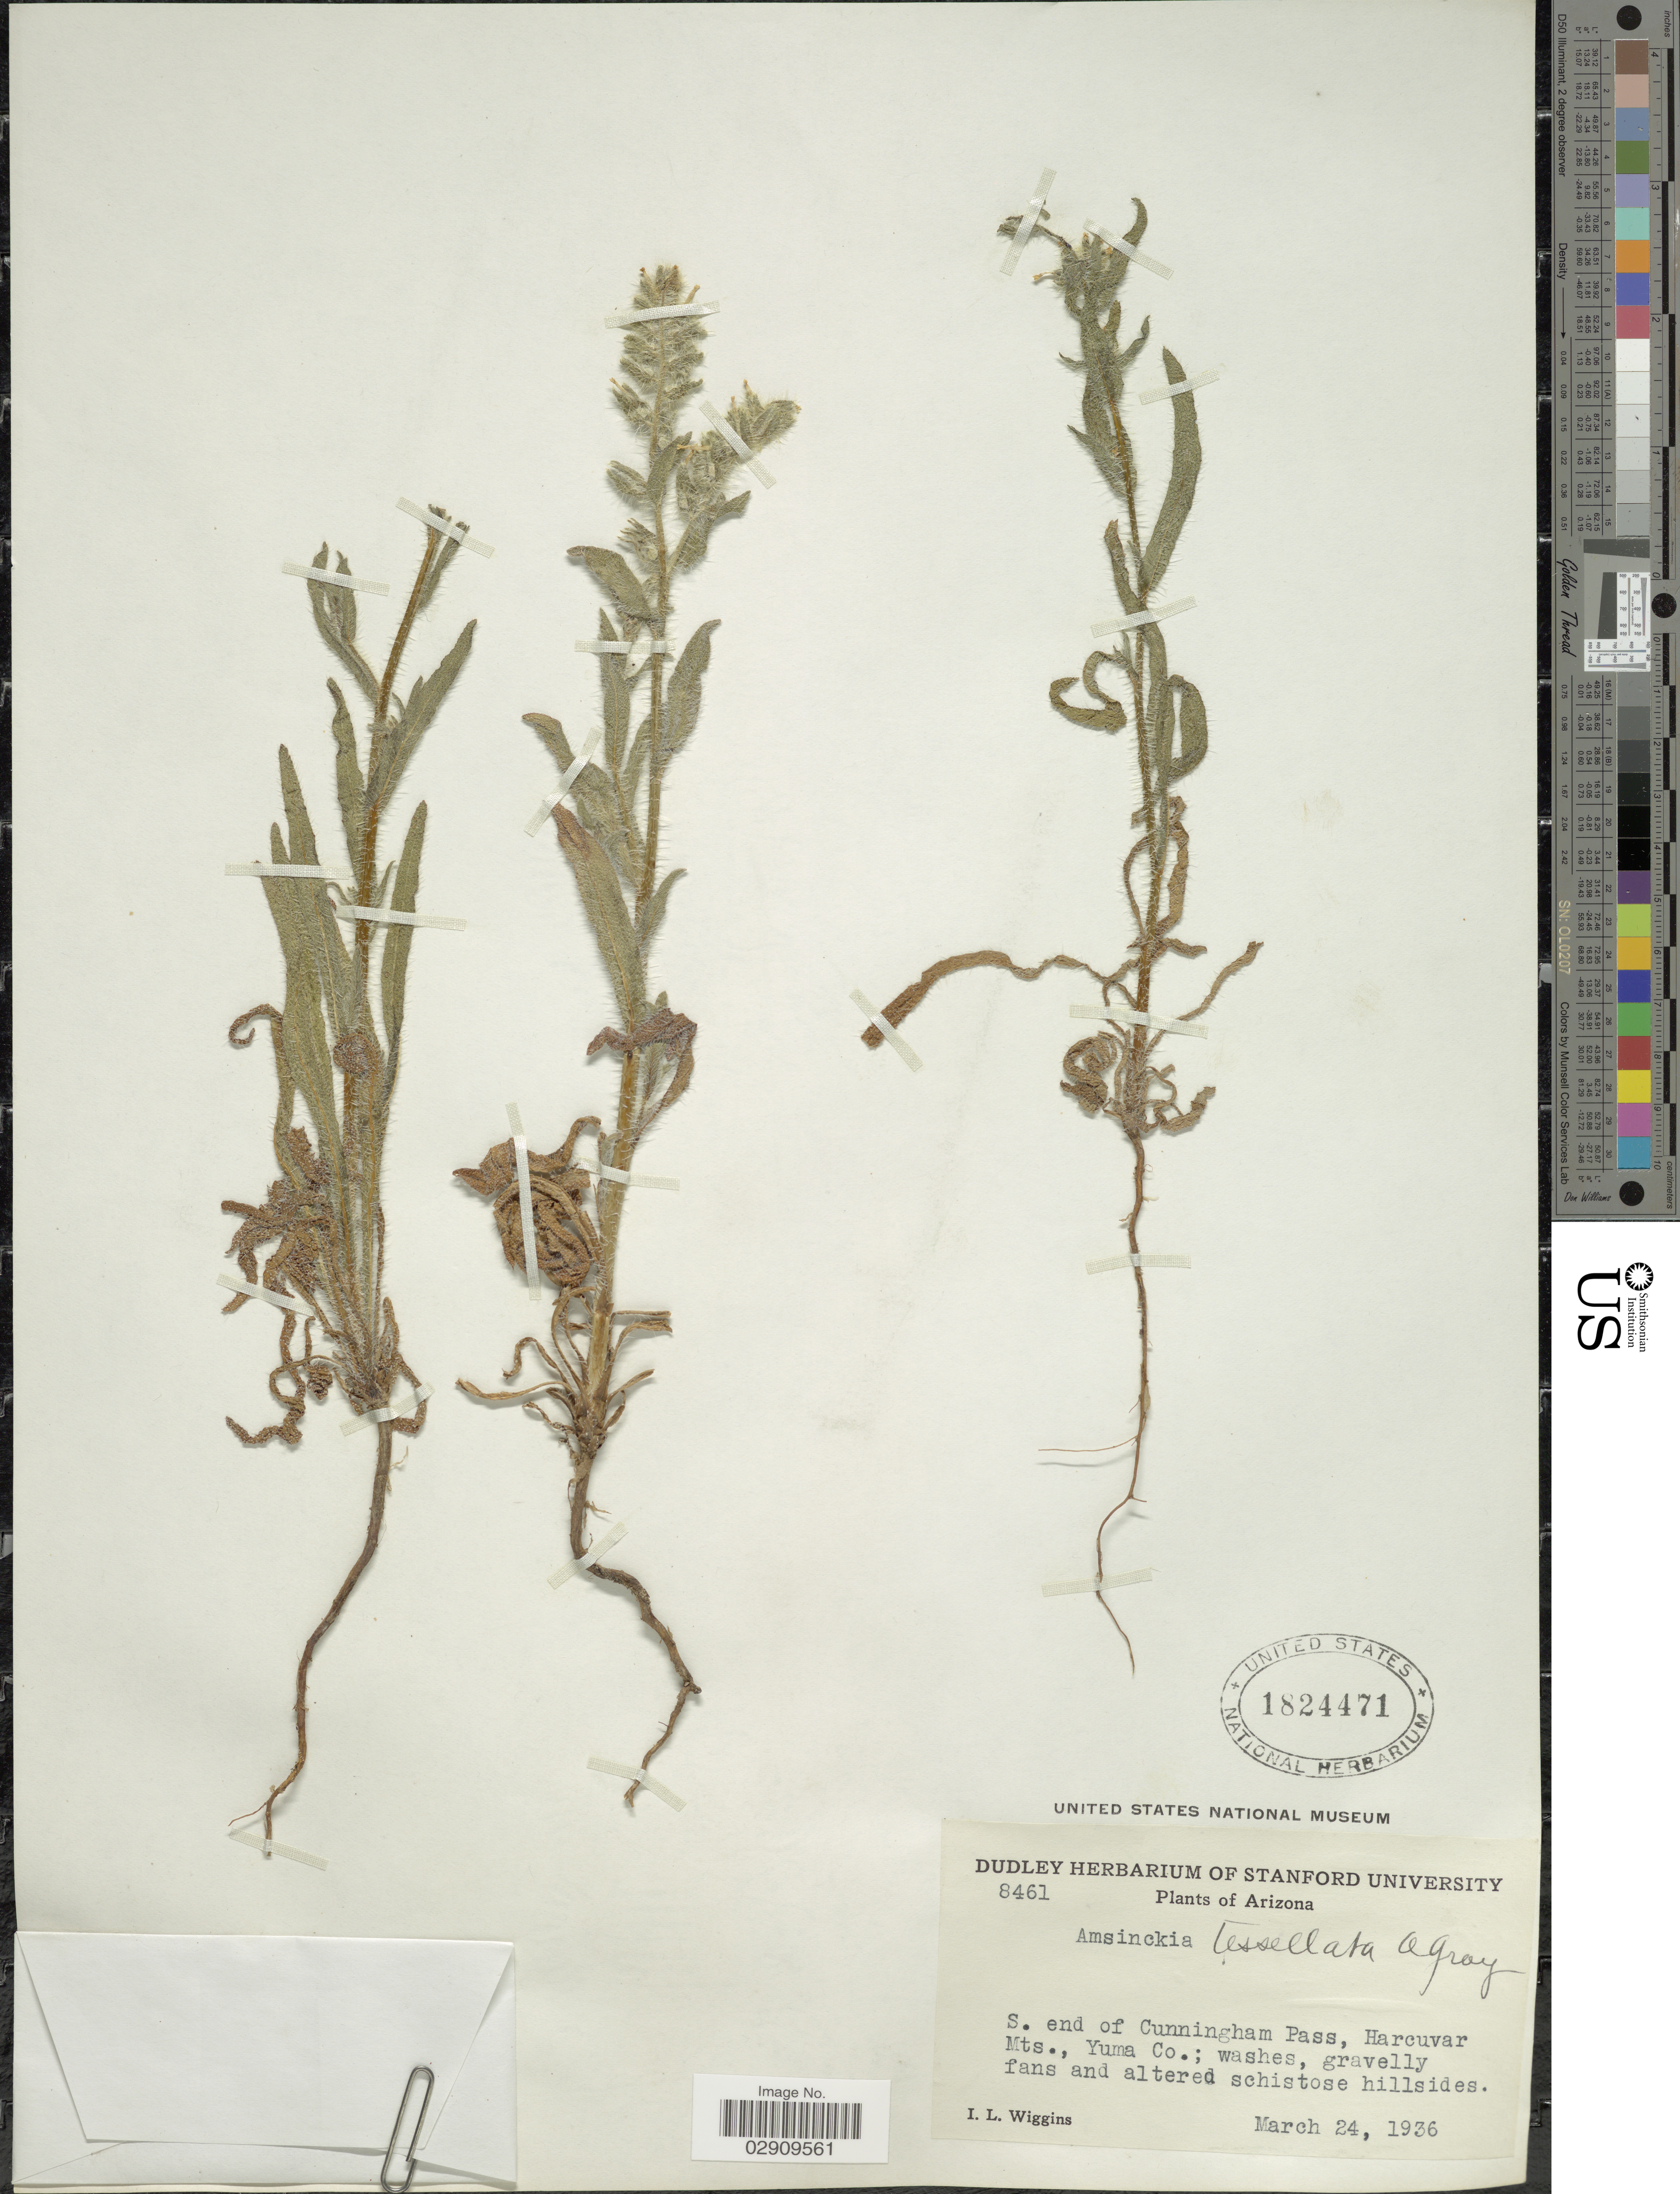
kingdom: Plantae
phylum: Tracheophyta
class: Magnoliopsida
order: Boraginales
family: Boraginaceae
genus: Amsinckia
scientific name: Amsinckia tessellata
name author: A. Gray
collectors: I. L. Wiggins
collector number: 8461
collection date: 1936-03-24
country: United States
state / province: Arizona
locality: S. end of Cunningham Pass, Harcuvar Mts., Yuma Co.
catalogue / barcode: US 1824471